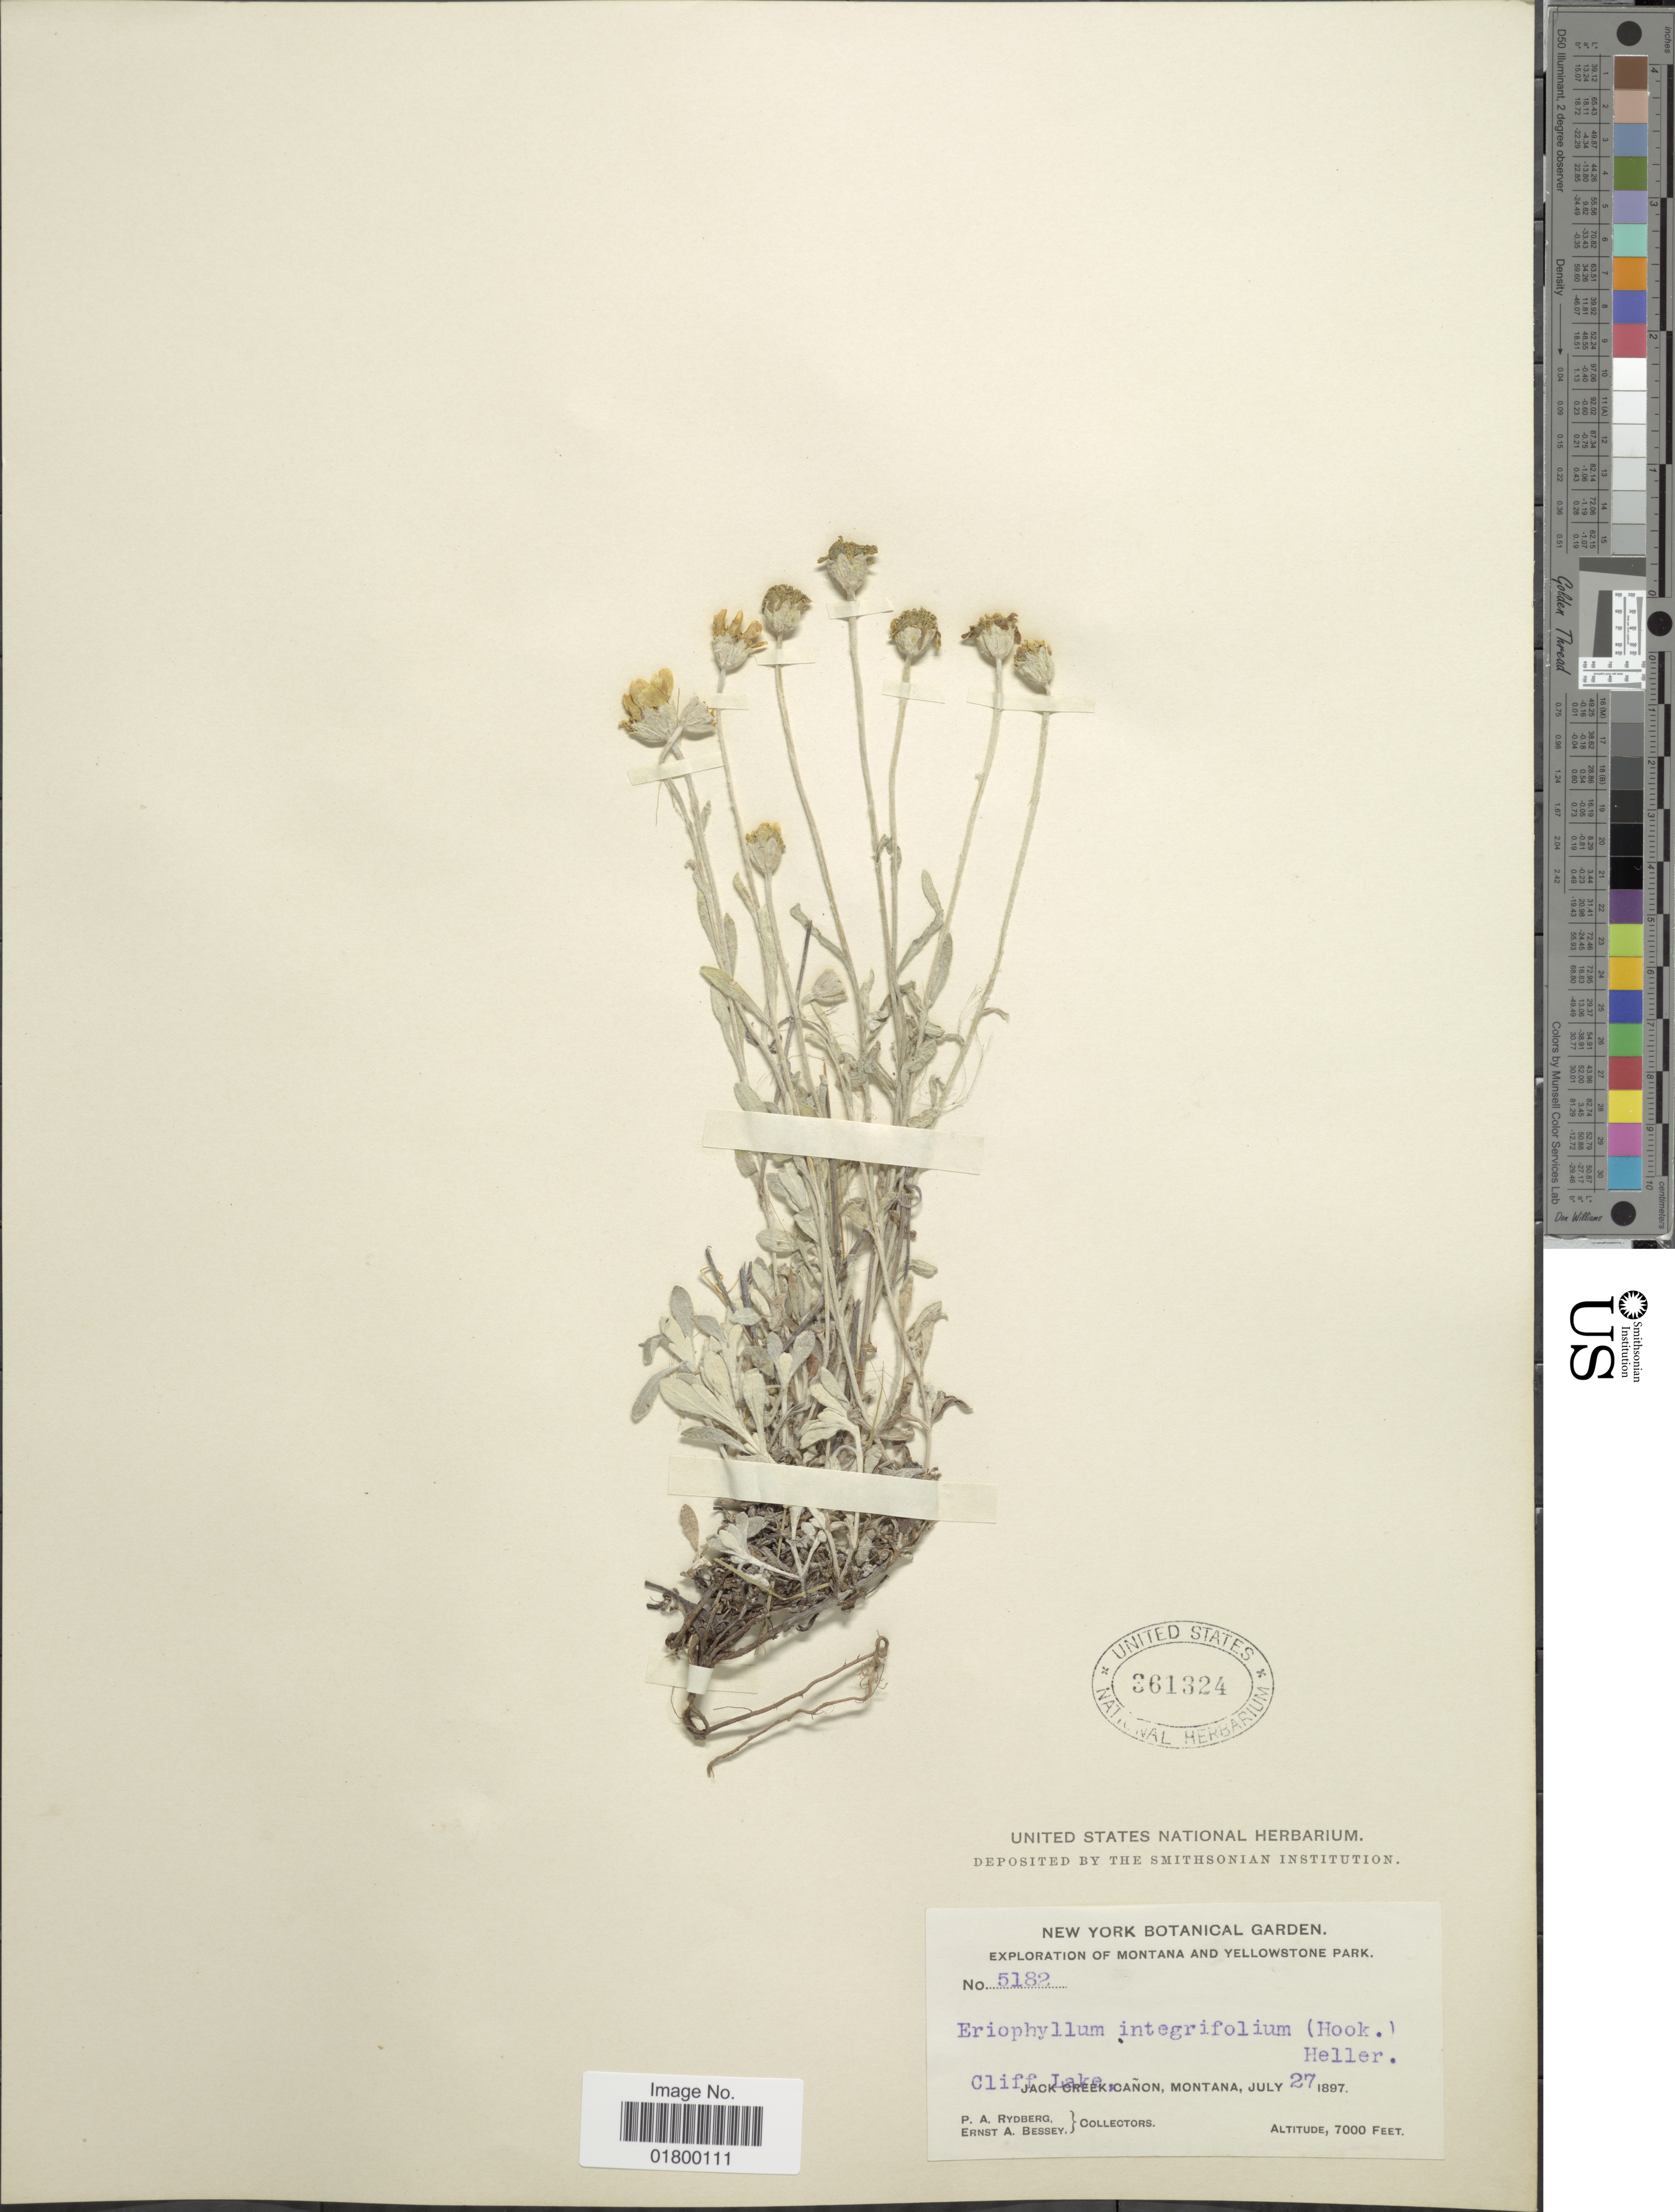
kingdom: Plantae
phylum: Tracheophyta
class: Magnoliopsida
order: Asterales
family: Asteraceae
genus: Eriophyllum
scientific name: Eriophyllum integrifolium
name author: (Hook.) Greene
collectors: P. A. Rydberg & E. A. Bessey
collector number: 5182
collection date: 1897-07-27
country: United States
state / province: Montana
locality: Montana and Yellowstone Park, Cliff Lake, Jack Creek Canon, Montana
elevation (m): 2134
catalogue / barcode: US 361324